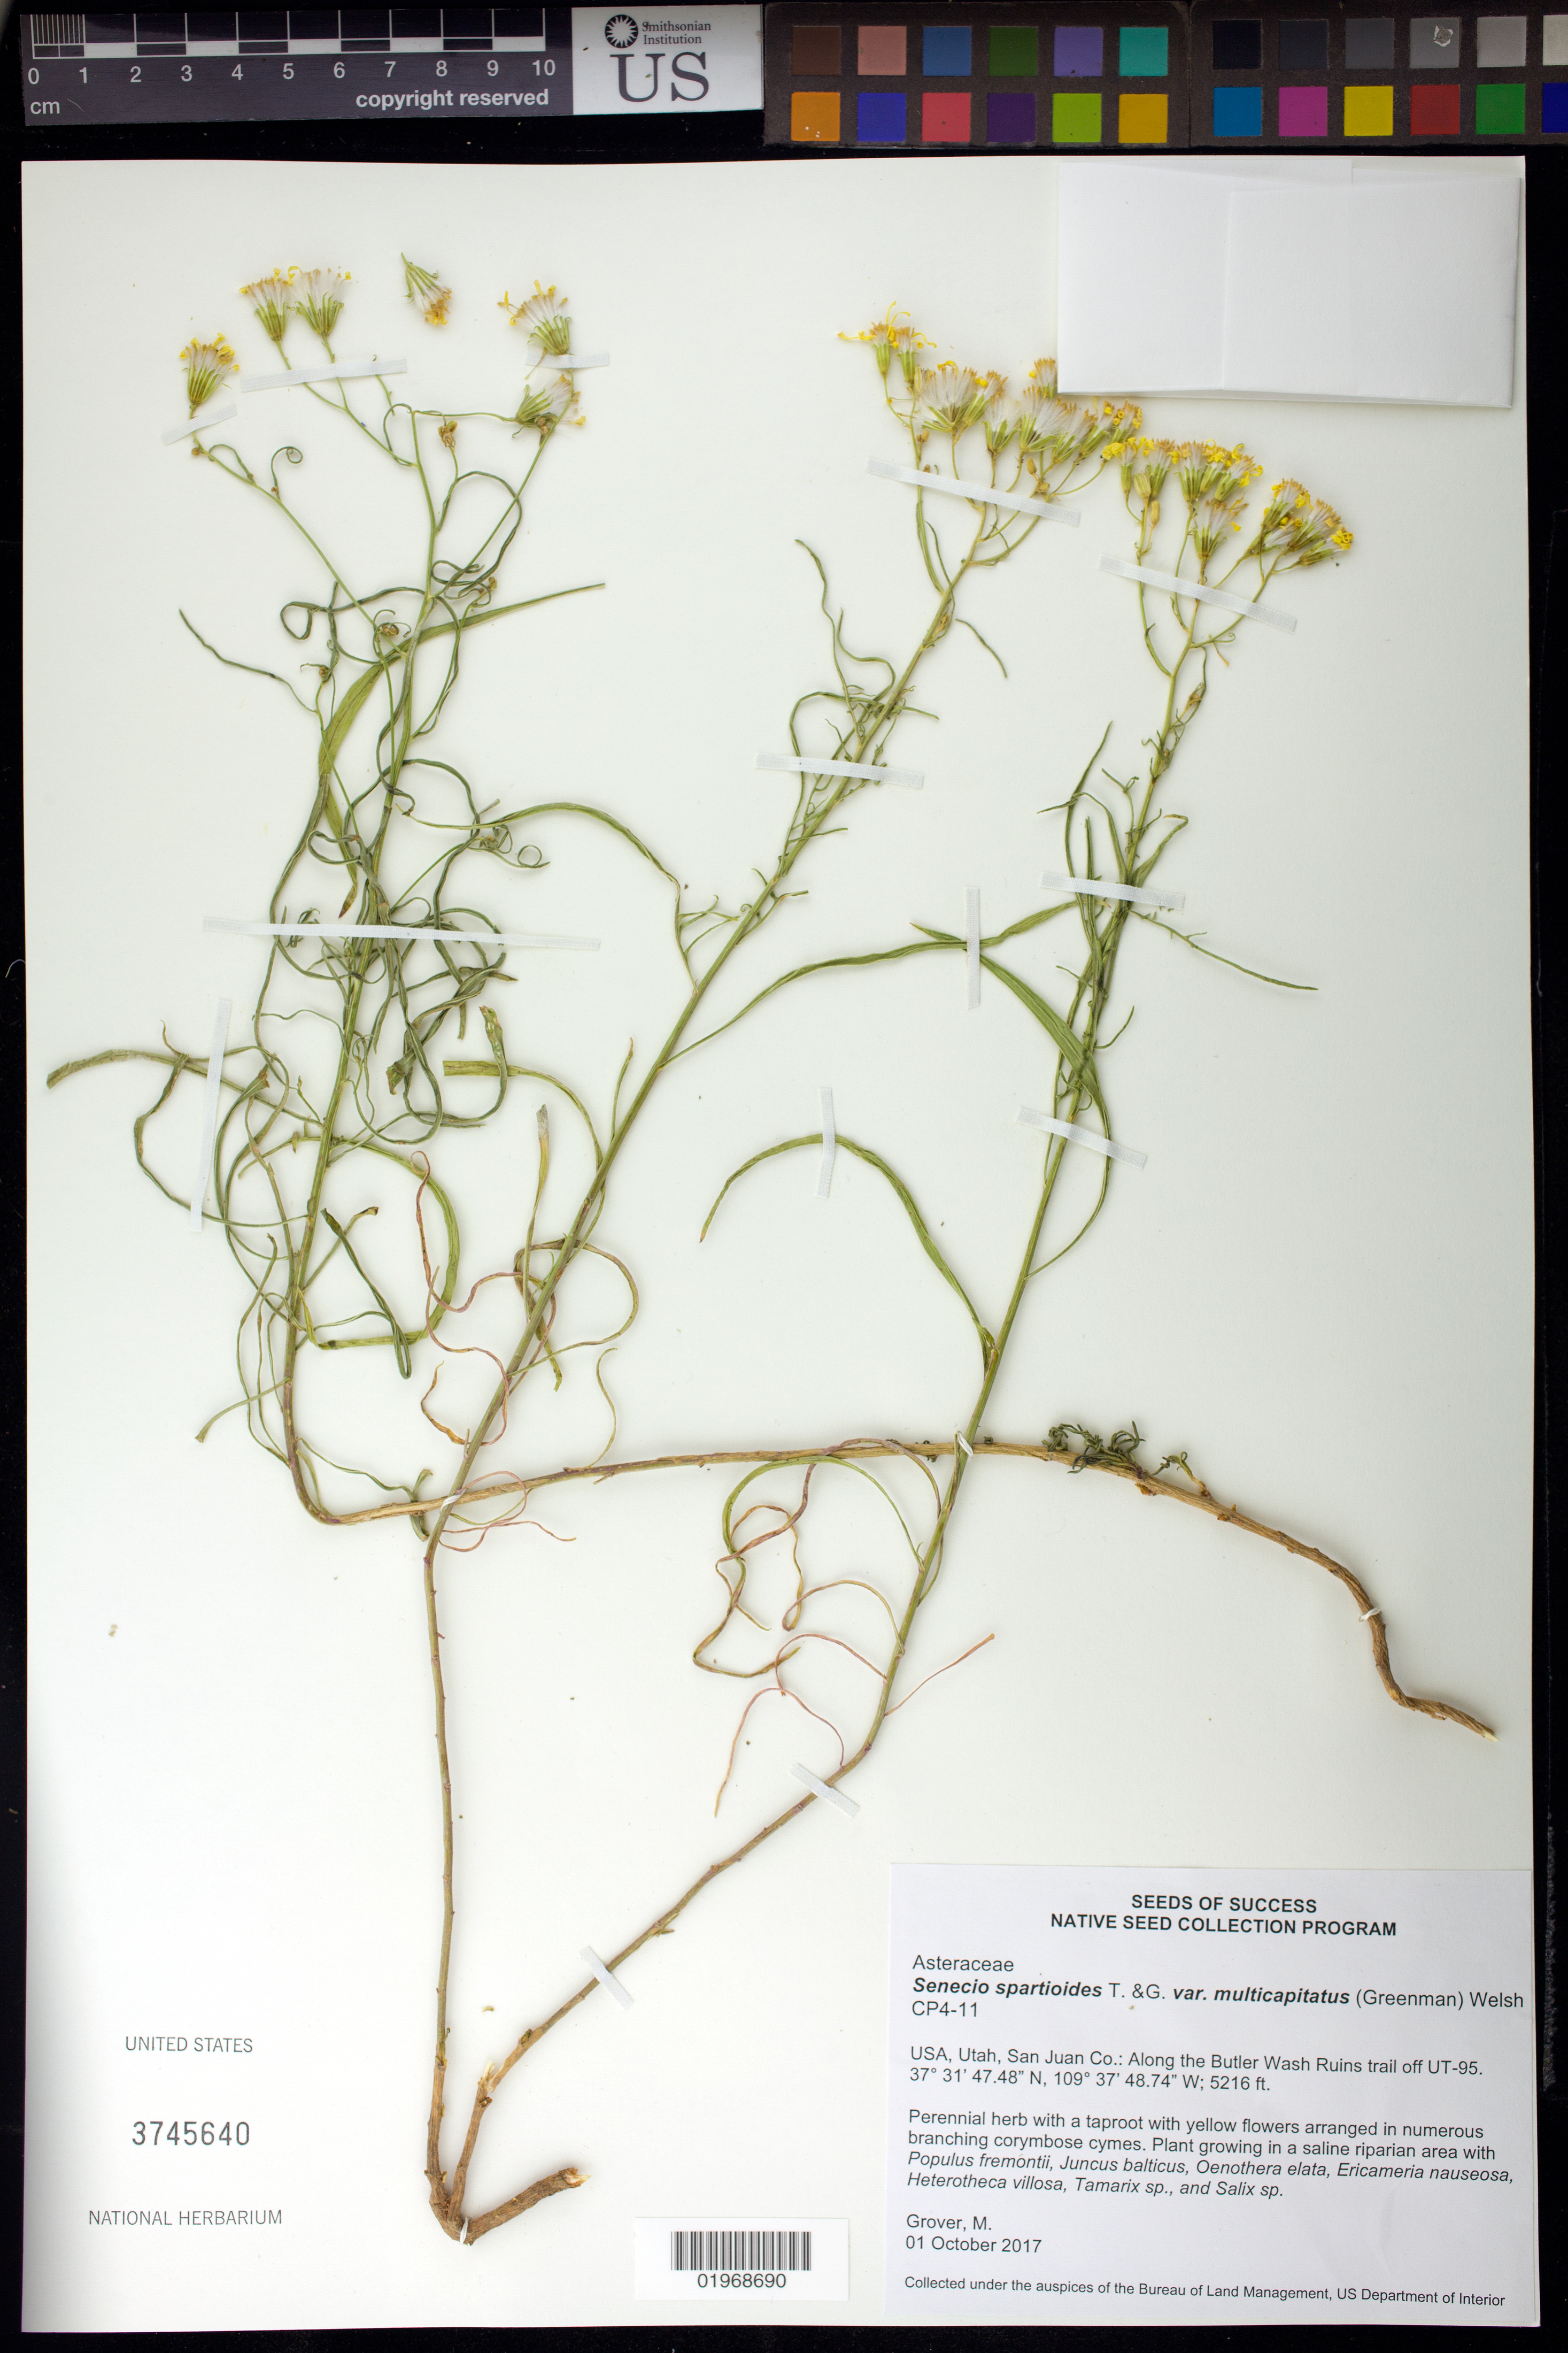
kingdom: Plantae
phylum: Tracheophyta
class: Magnoliopsida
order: Asterales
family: Asteraceae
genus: Senecio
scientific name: Senecio spartioides var. multicapitatus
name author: (Greenm. ex Rydb.) S.L. Welsh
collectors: M. Grover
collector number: CP4-11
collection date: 2017-10-01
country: United States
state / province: Utah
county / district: San Juan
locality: Along the Butler Wash Ruins trail off UT-95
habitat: Saline riparian area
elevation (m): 1590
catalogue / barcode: US 3745640